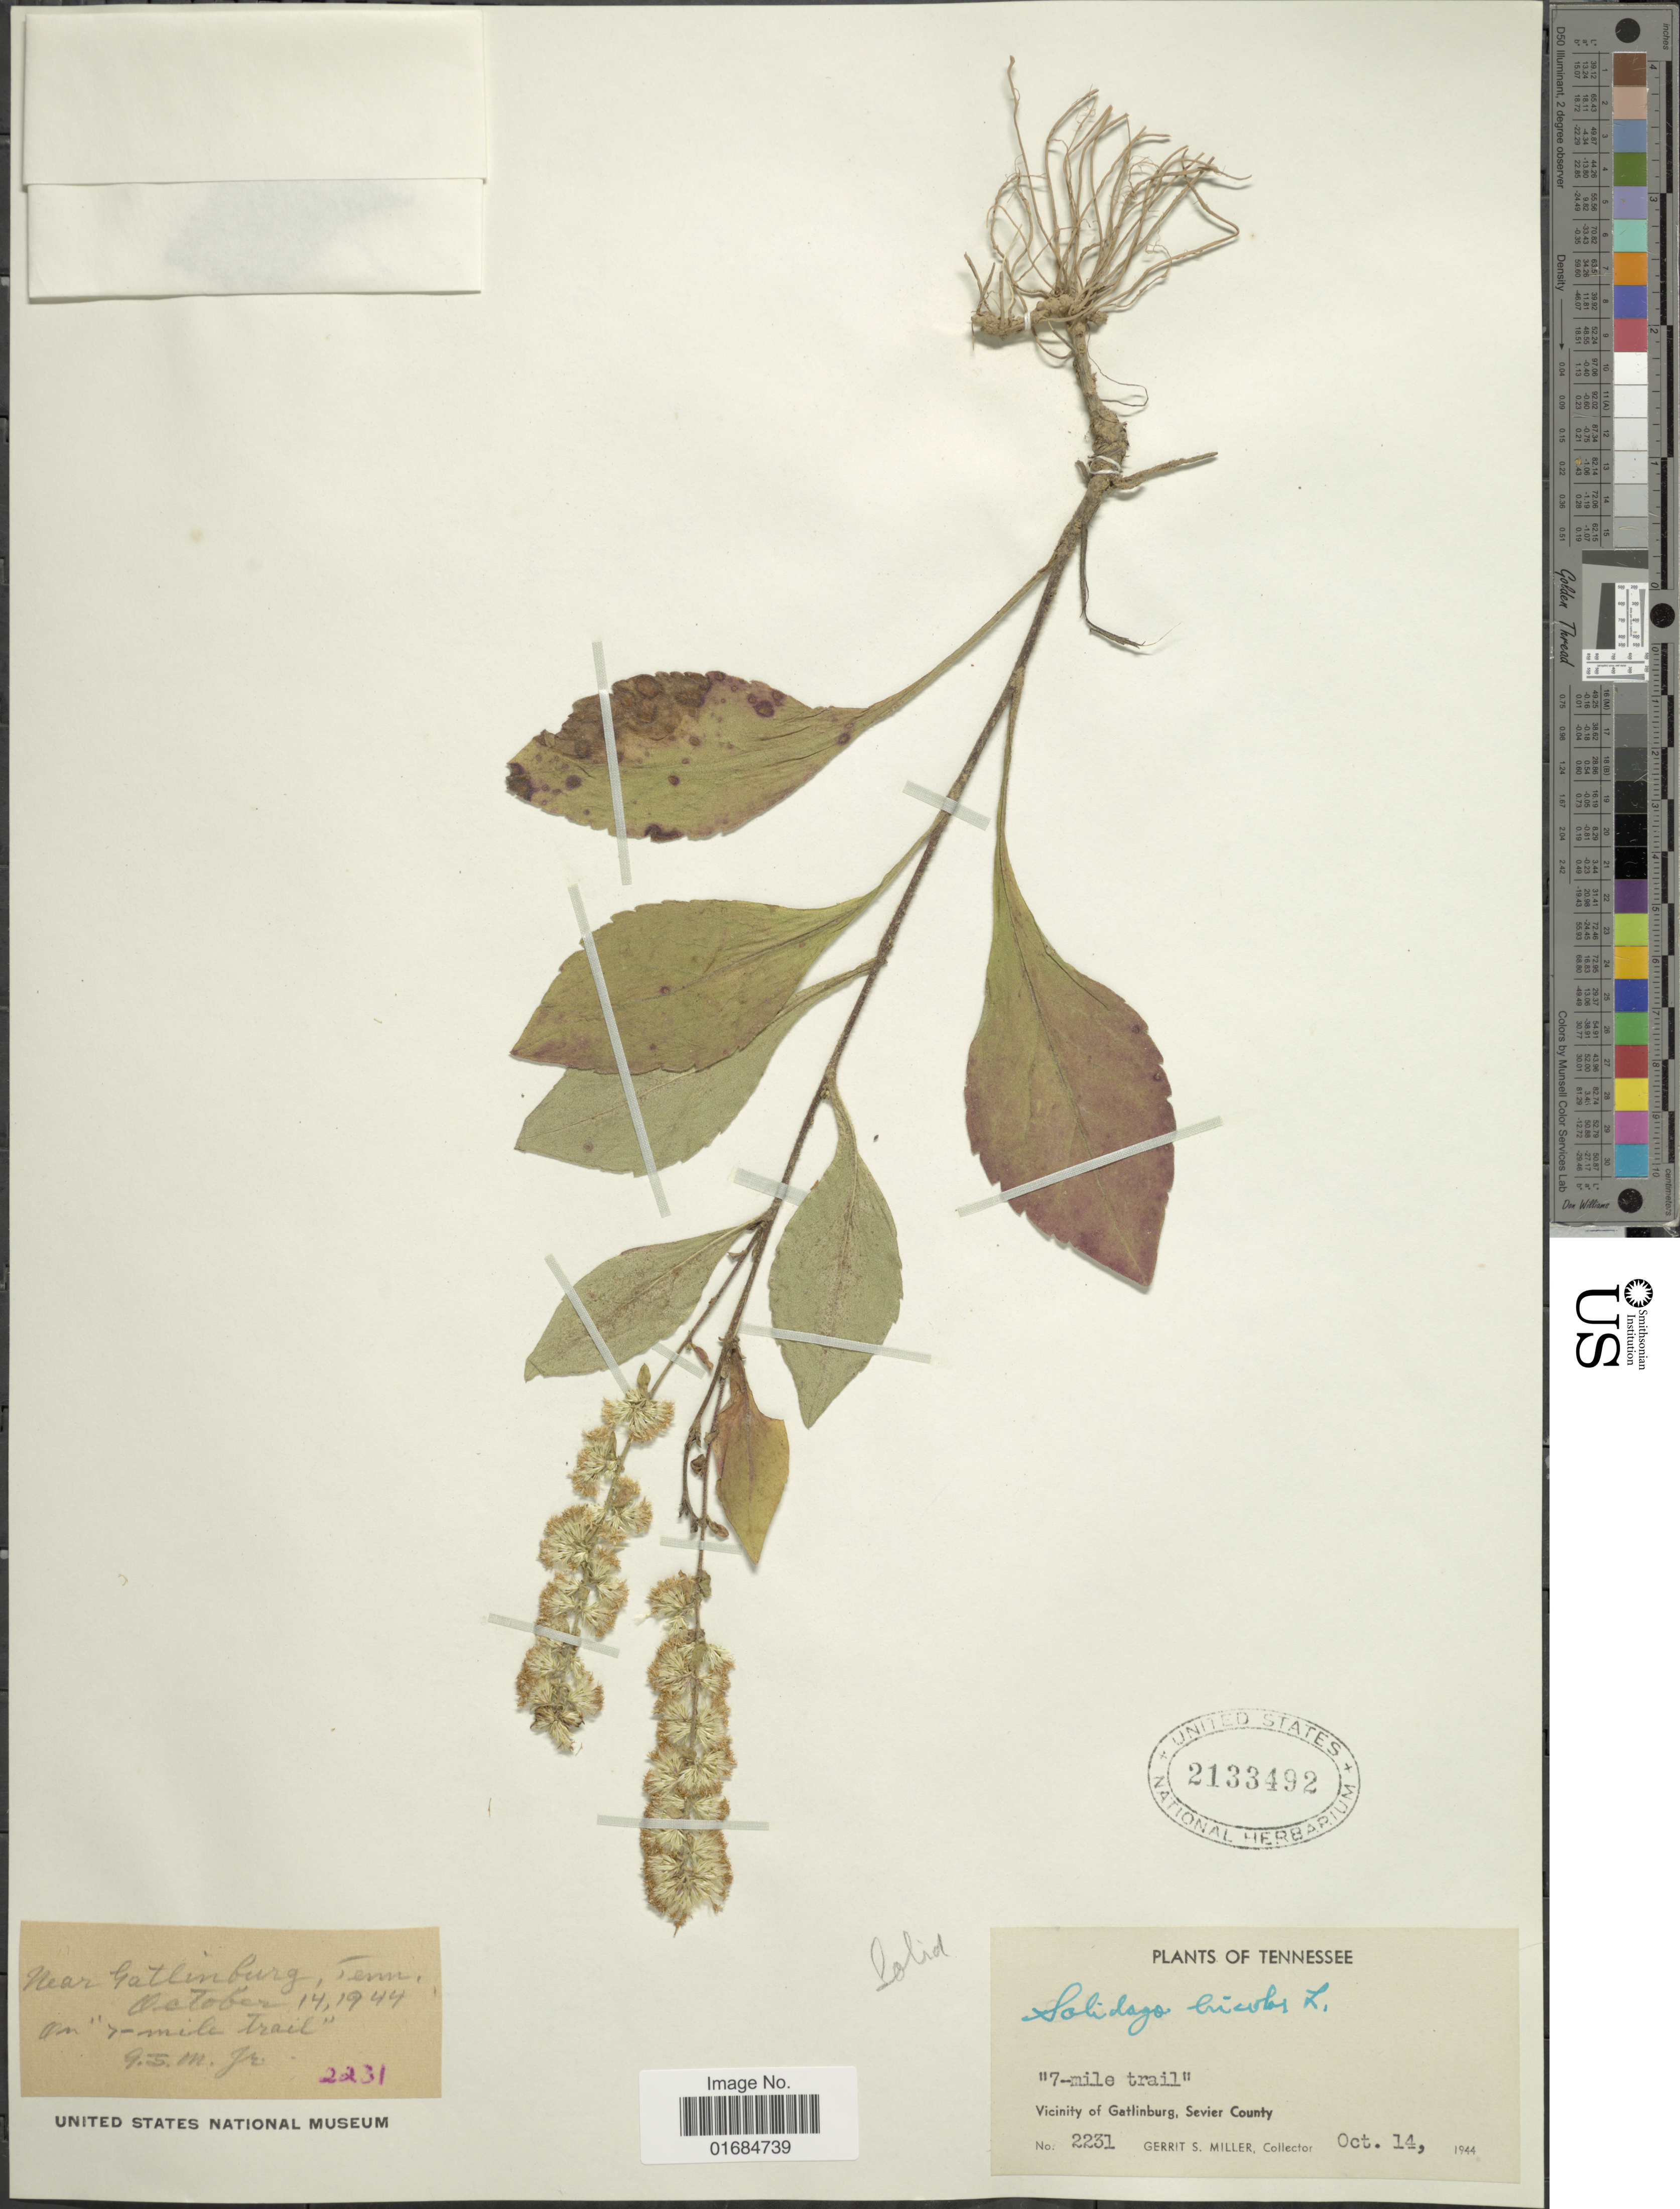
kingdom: Plantae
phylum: Tracheophyta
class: Magnoliopsida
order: Asterales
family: Asteraceae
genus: Solidago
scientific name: Solidago bicolor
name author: L.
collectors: G. S. Miller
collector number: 2231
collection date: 1944-10-14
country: United States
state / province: Tennessee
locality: Vicinity of Gatlinburg, Sevier County.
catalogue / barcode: US 2133492